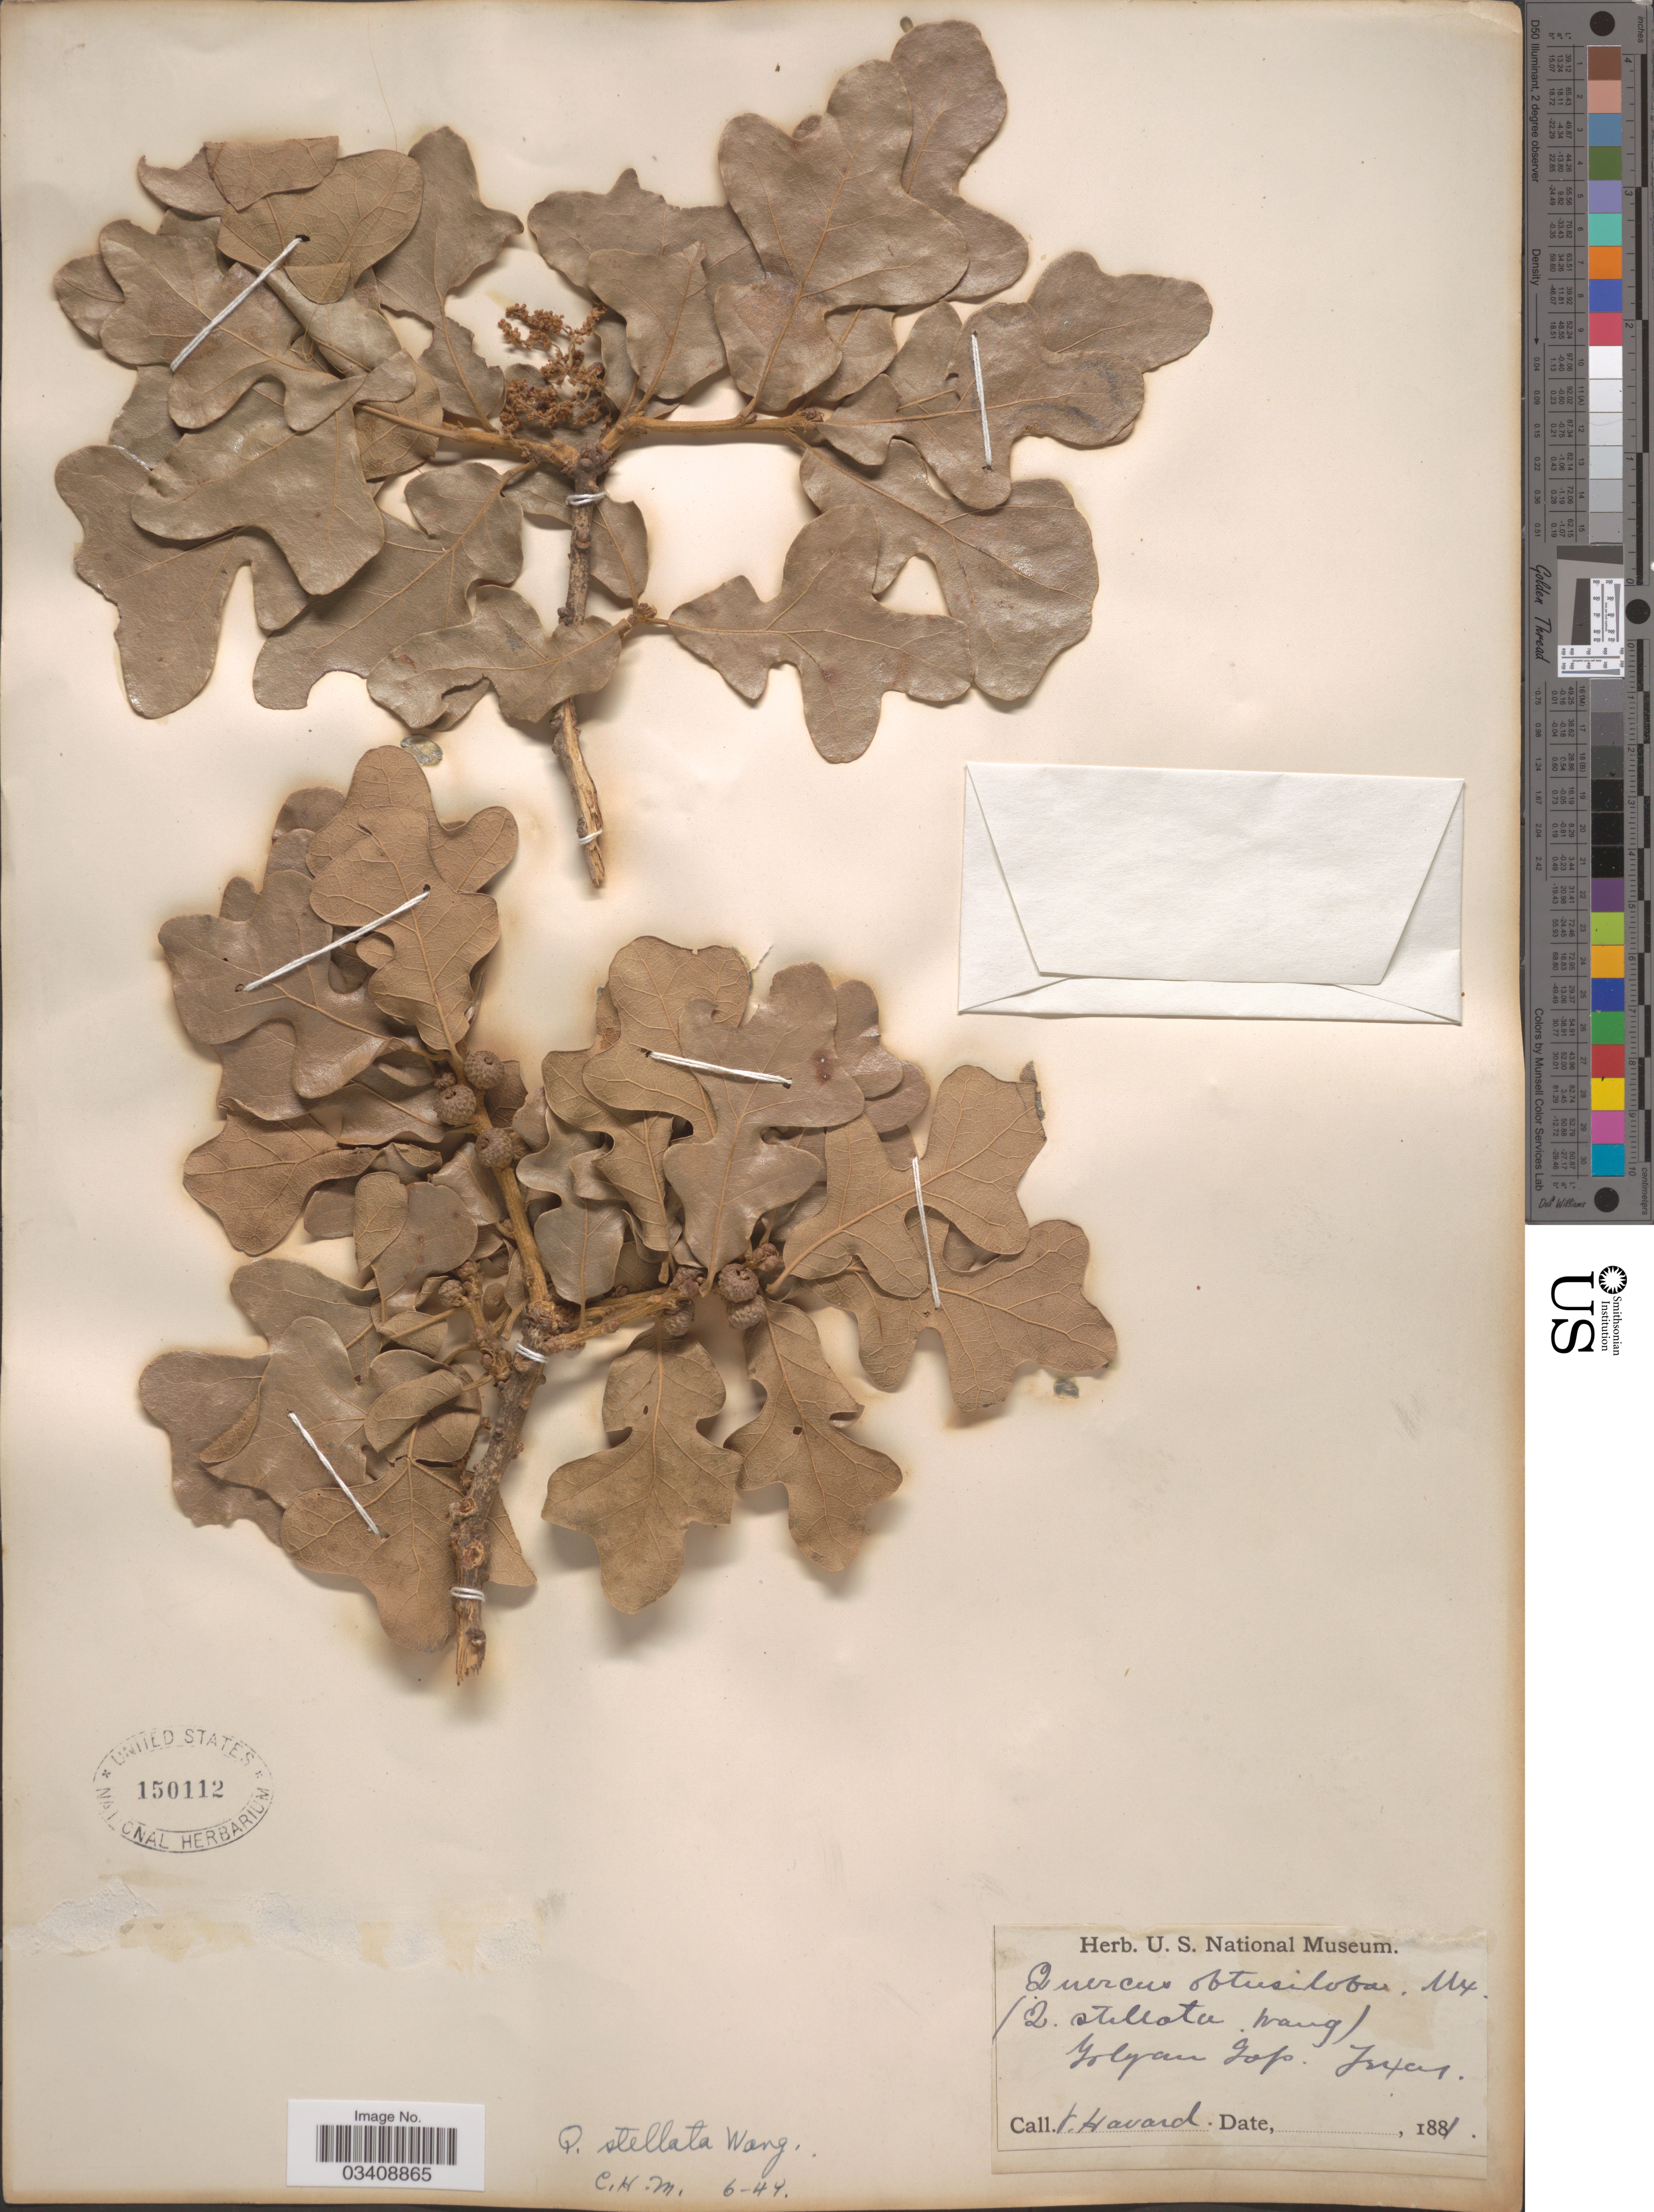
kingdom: Plantae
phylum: Tracheophyta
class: Magnoliopsida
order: Fagales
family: Fagaceae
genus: Quercus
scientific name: Quercus stellata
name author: Wangenh.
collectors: V. Havard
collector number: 12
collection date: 1881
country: United States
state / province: Texas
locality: Golyan Gap.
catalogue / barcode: US 150112